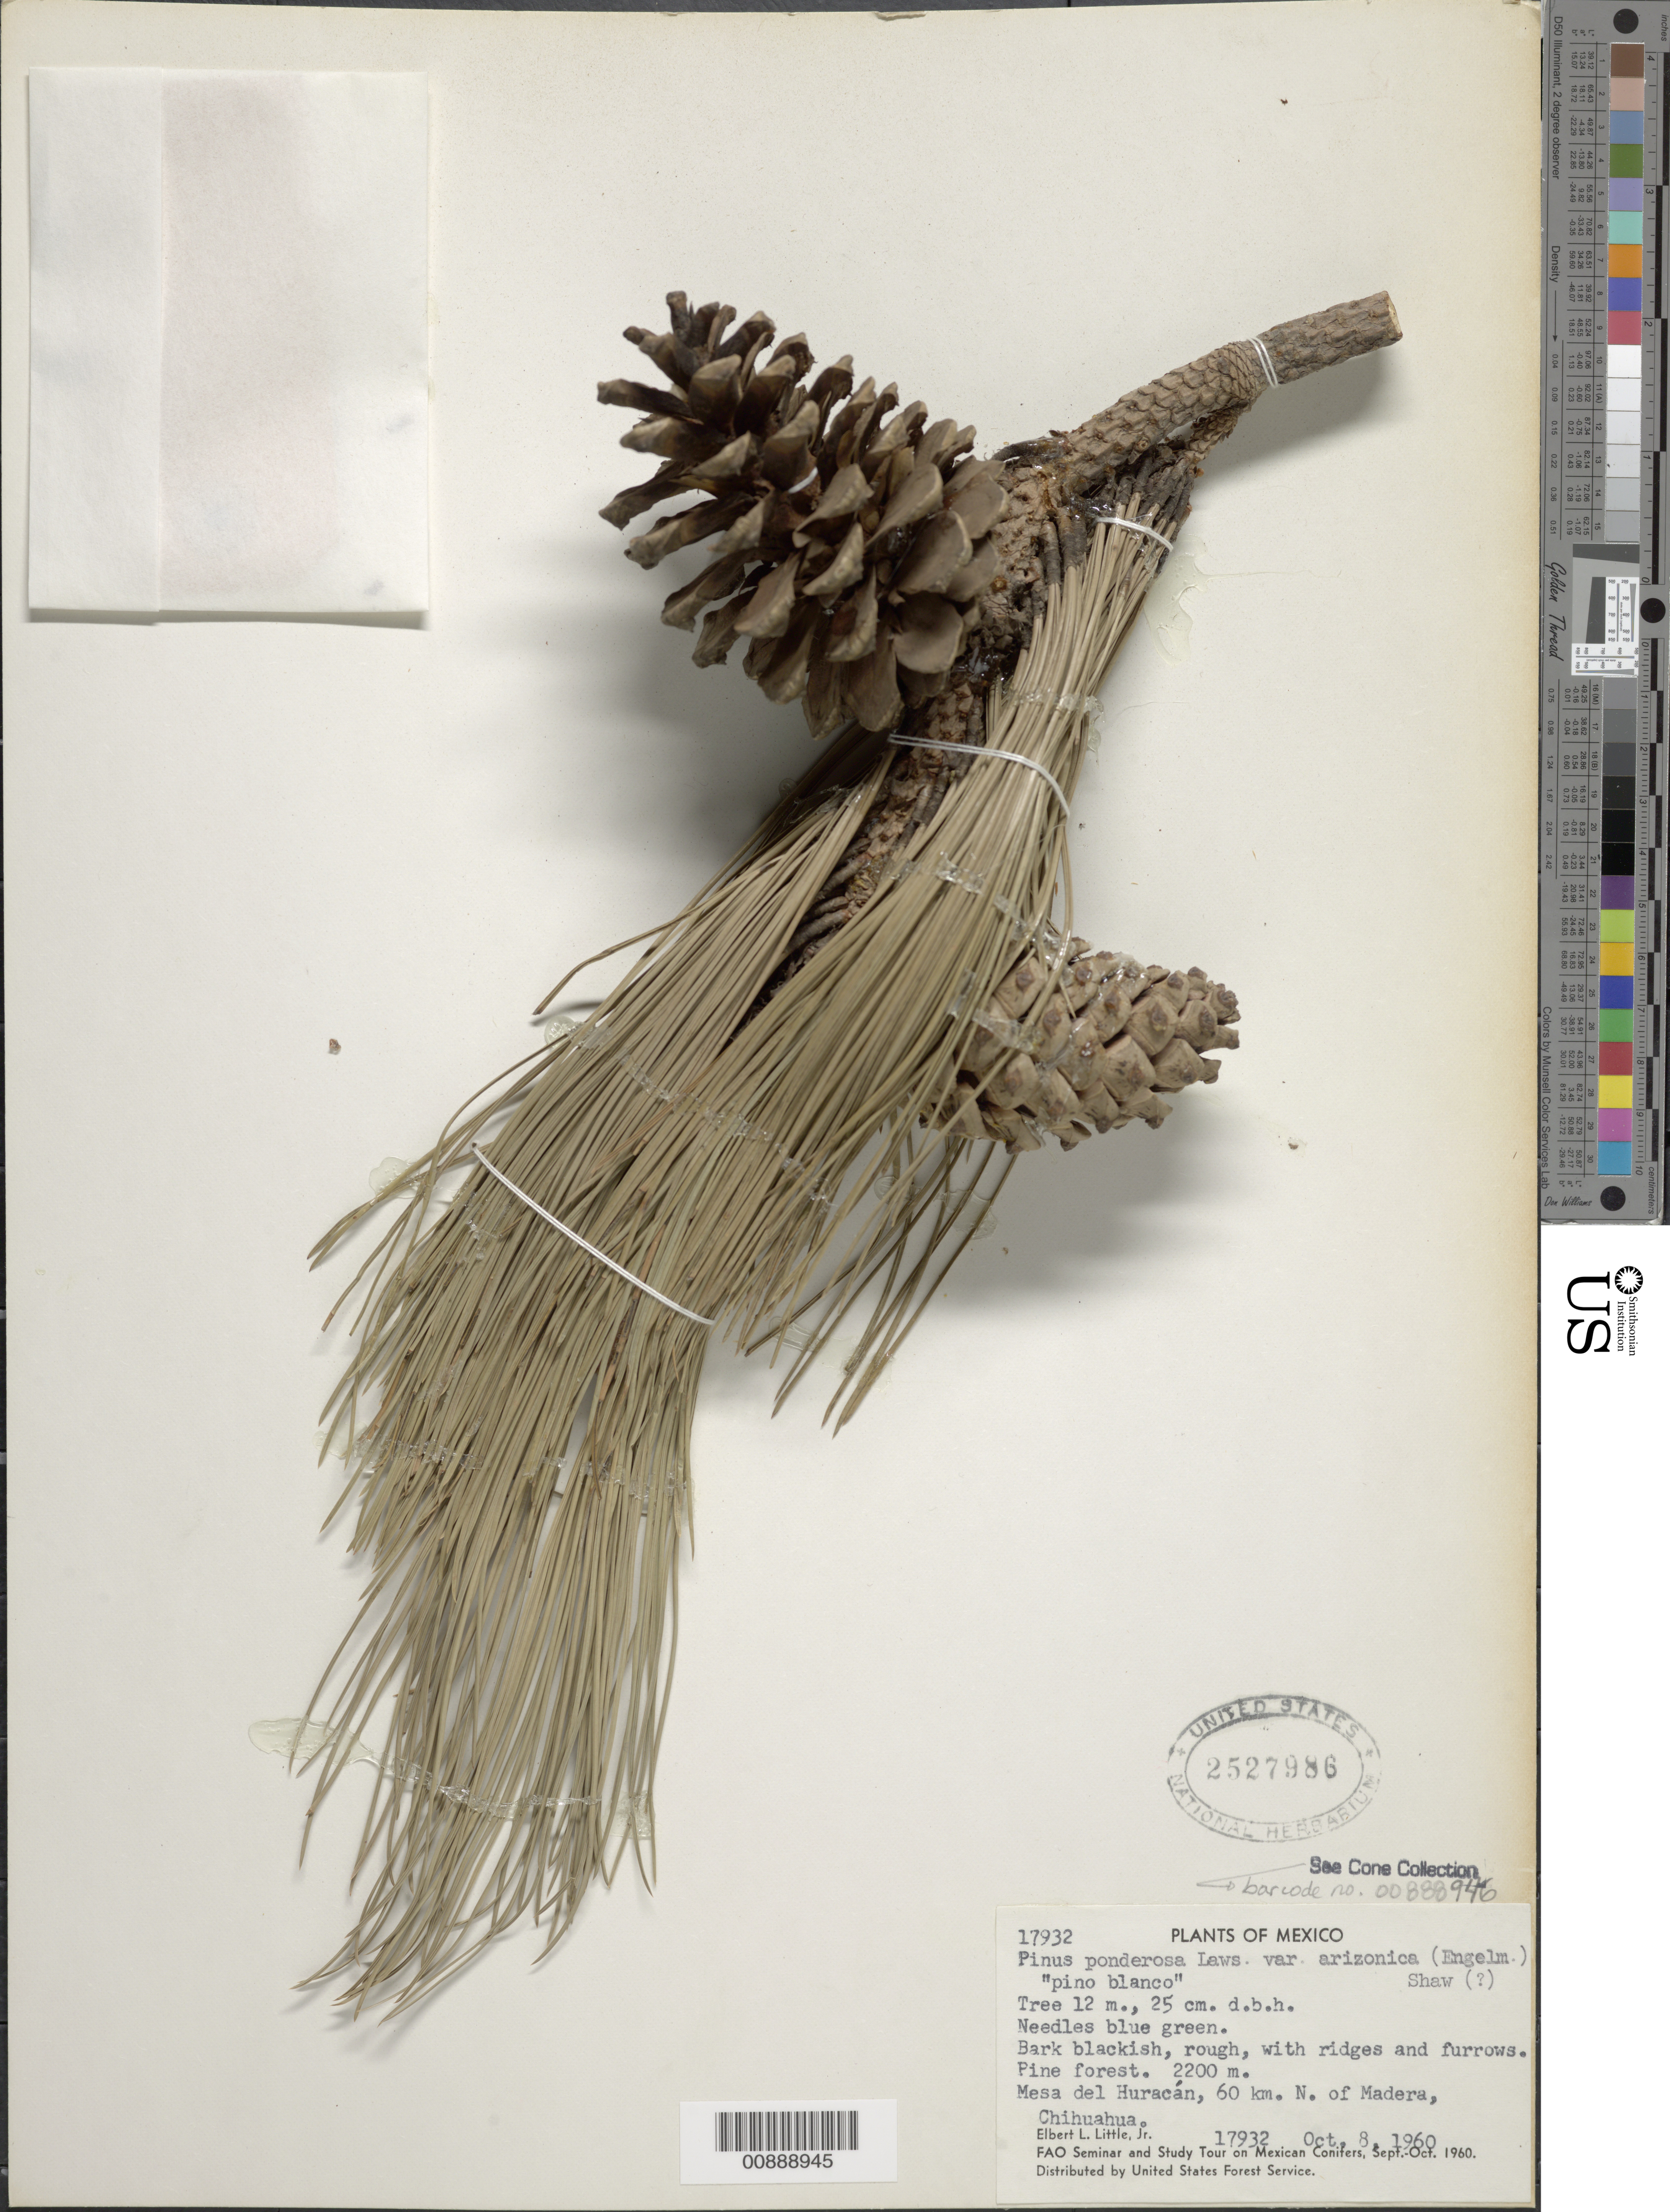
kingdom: Plantae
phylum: Tracheophyta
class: Pinopsida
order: Pinales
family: Pinaceae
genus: Pinus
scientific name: Pinus ponderosa var. arizonica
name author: (Engelm.) Shaw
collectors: E. L. Little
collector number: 17932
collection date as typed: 08 Oct 1960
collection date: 1960-10-08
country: Mexico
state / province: Chihuahua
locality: Mesa del Huracán, 60 km. N of Madera, Chihuahua.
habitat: Pine forest.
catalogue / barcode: US 2527986